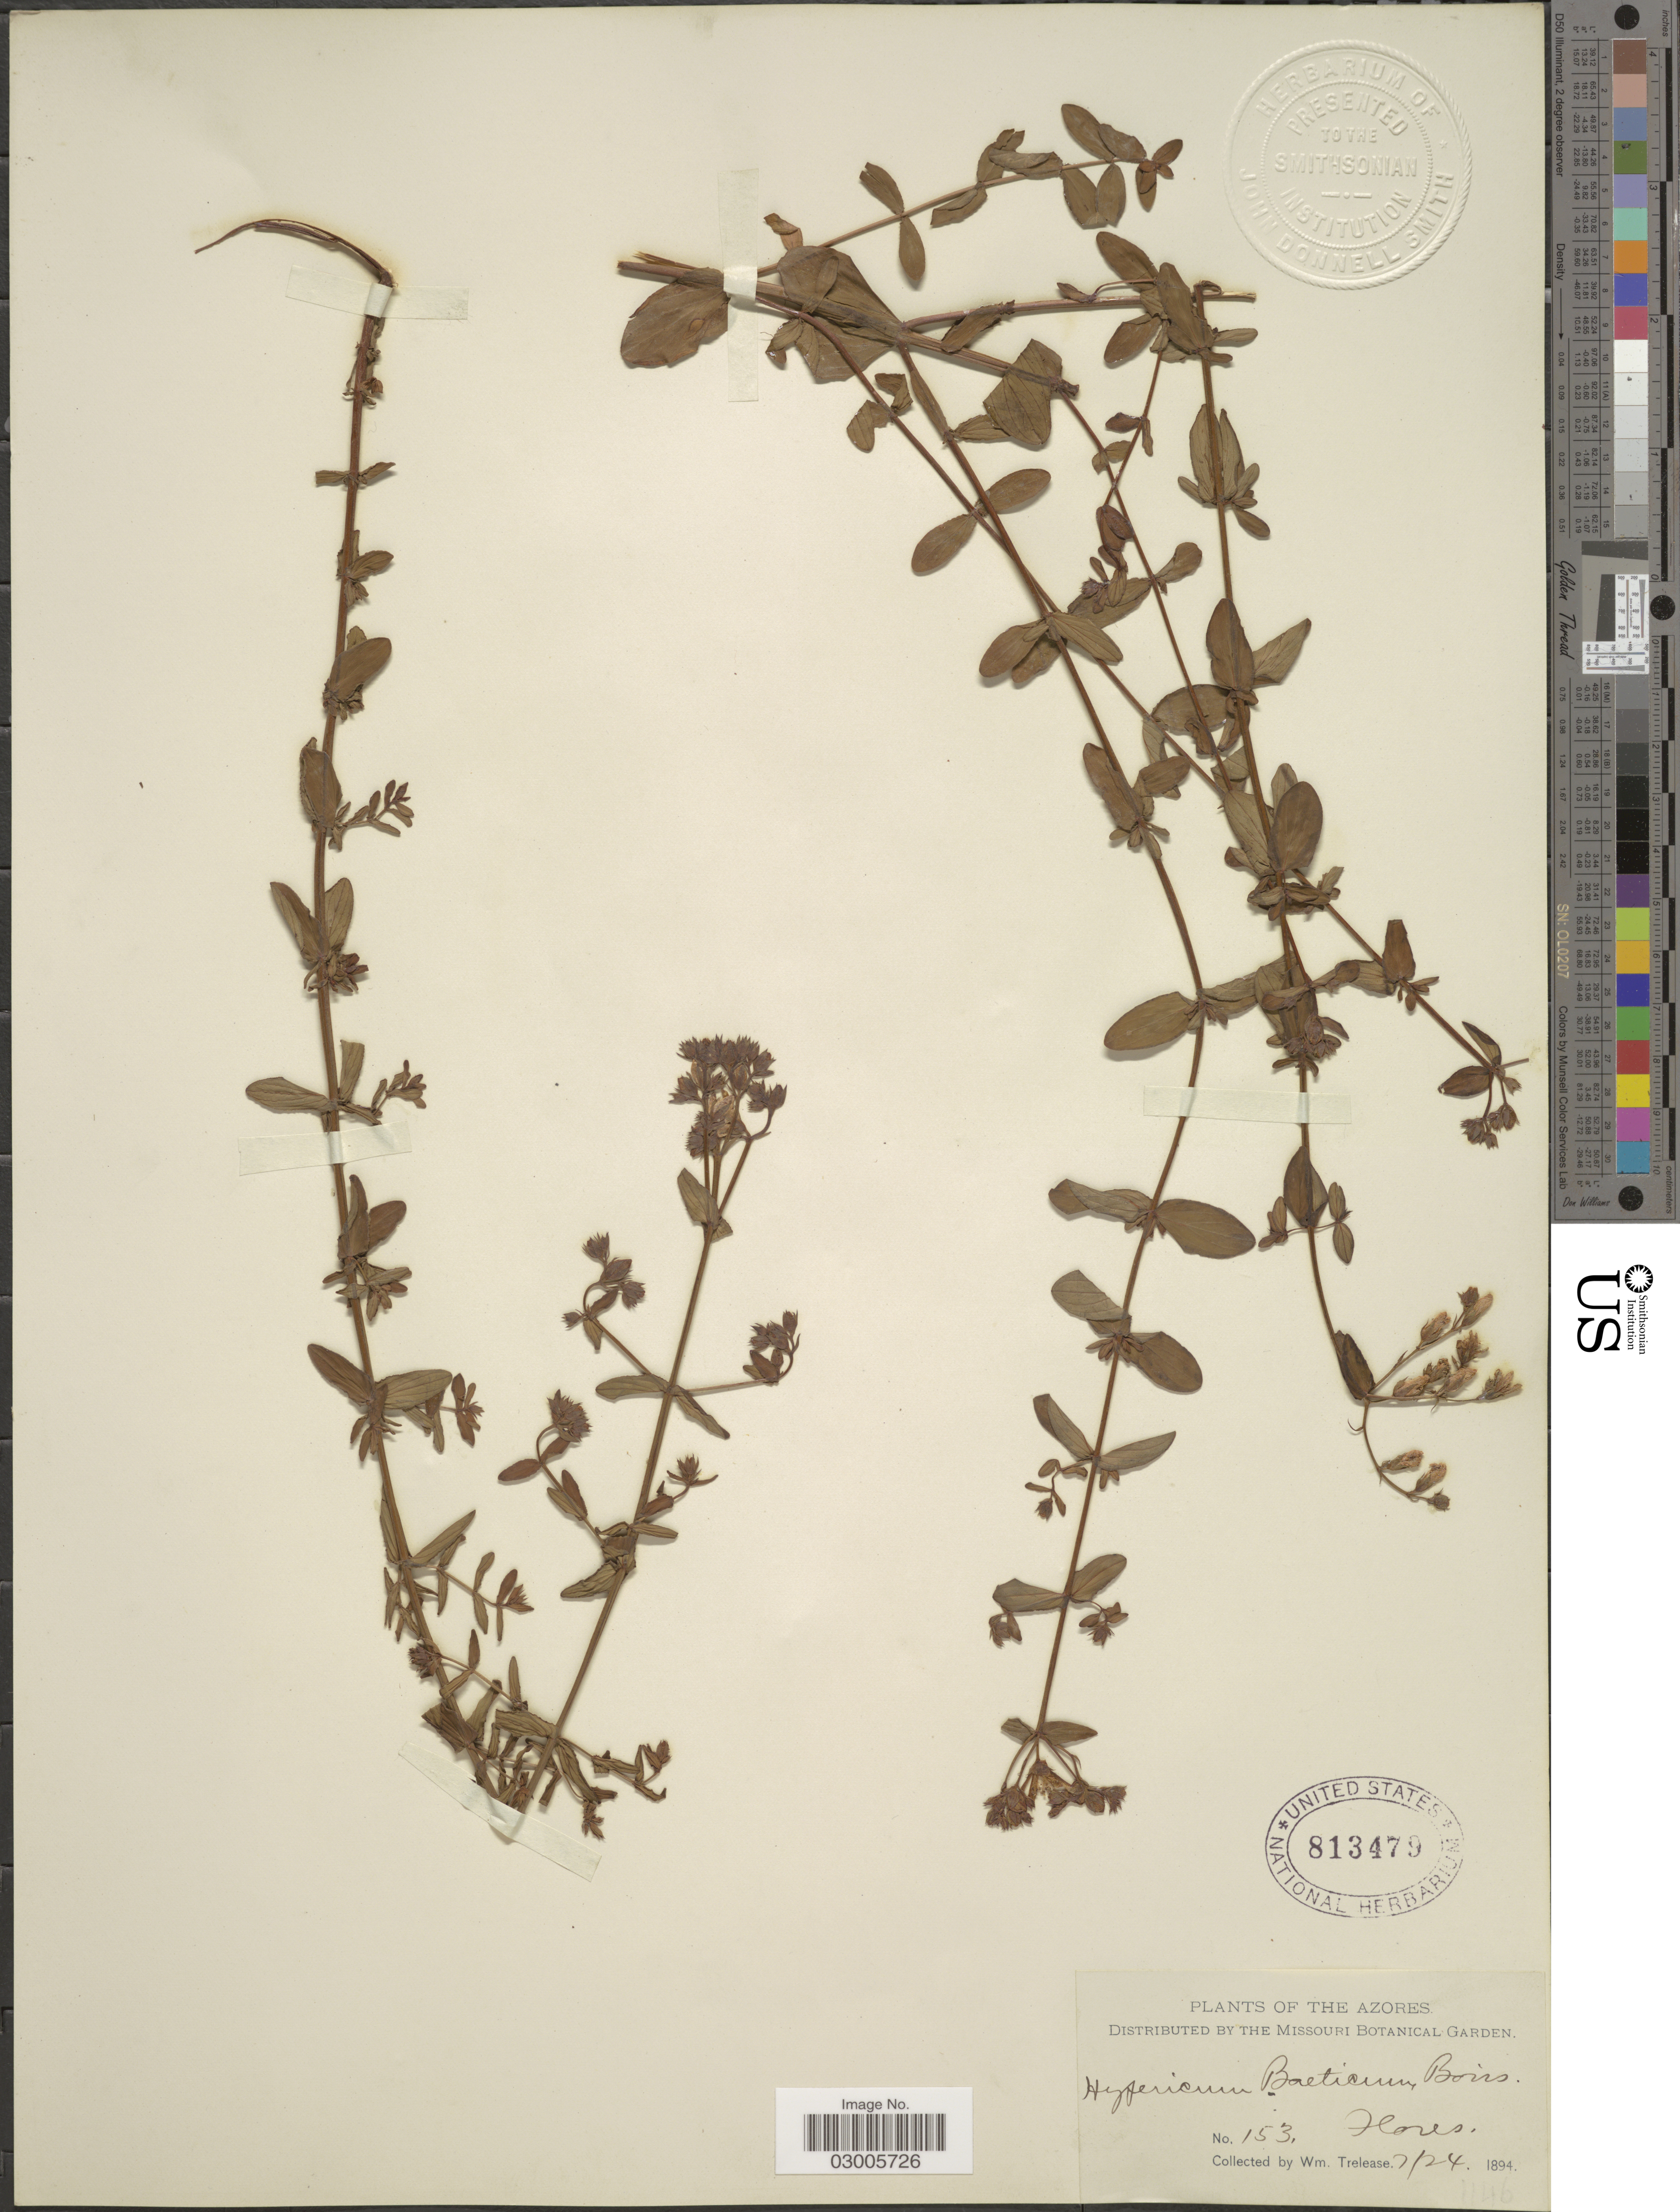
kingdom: Plantae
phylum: Tracheophyta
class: Magnoliopsida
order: Malpighiales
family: Hypericaceae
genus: Hypericum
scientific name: Hypericum boeticum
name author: Boiss.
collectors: W. Trelease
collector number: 153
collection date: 1894-07-24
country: Portugal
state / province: Azores (Aut. Reg.)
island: Flores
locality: Flores.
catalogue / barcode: US 813479